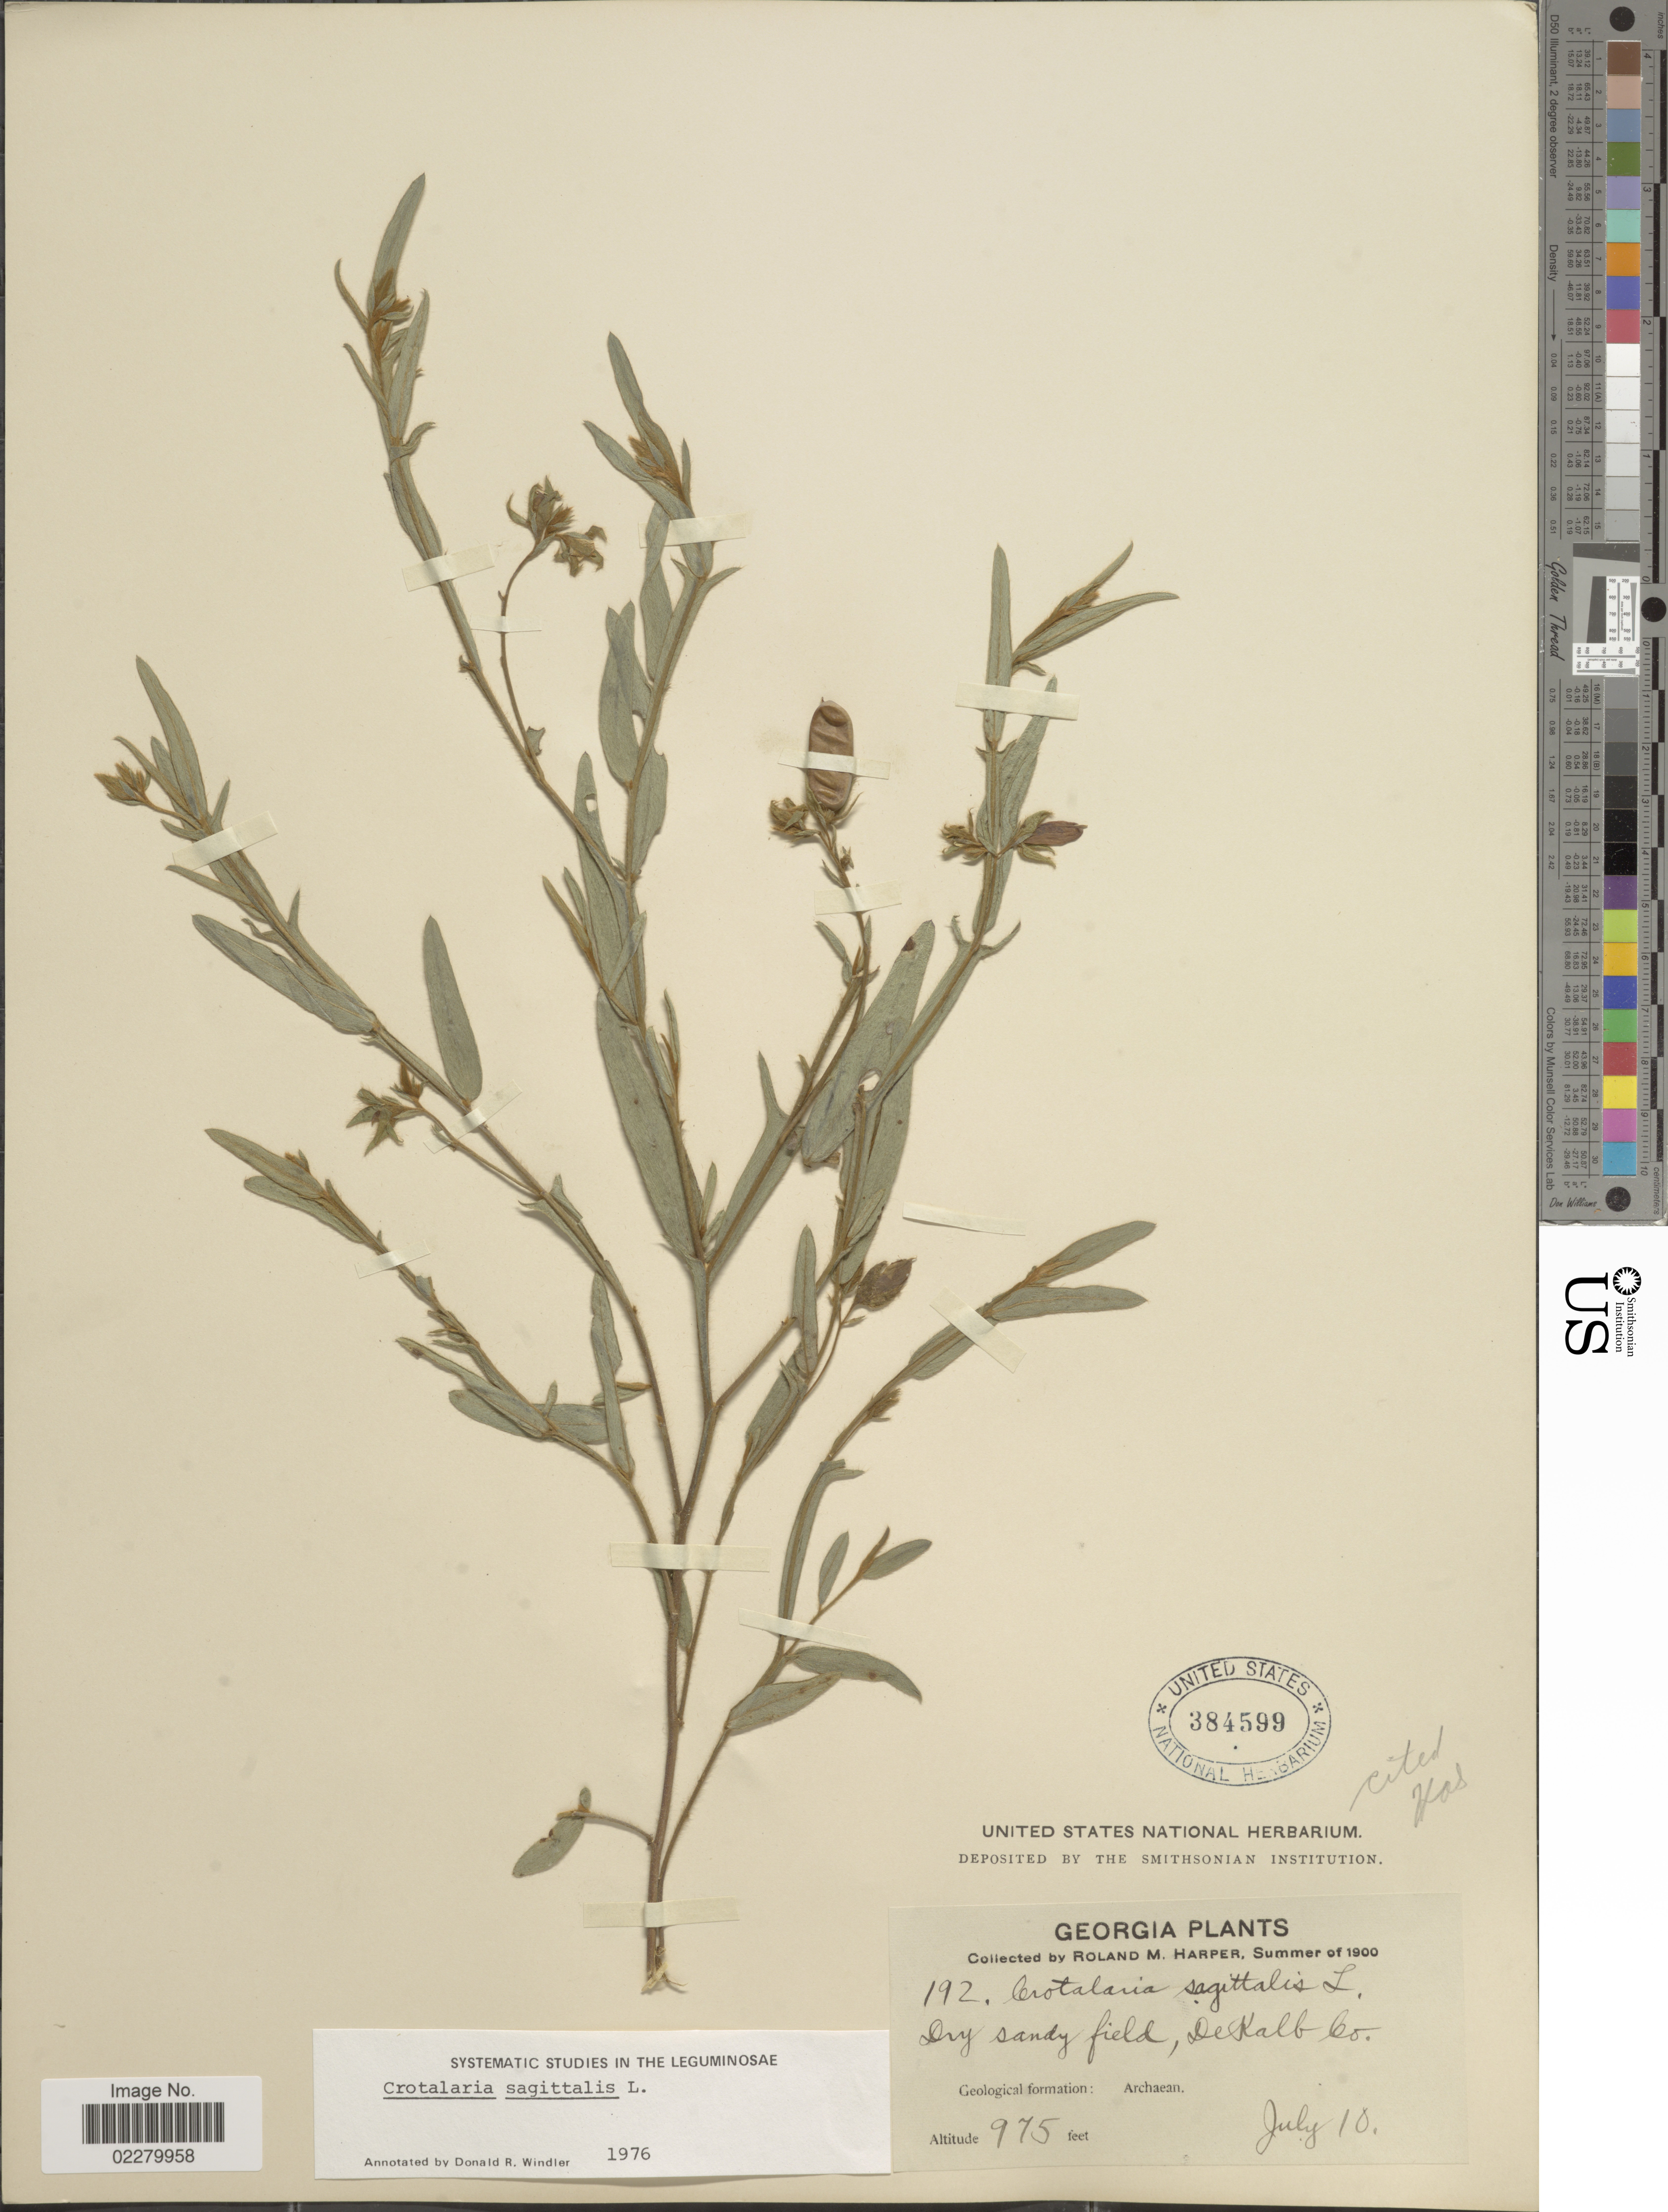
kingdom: Plantae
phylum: Tracheophyta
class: Magnoliopsida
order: Fabales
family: Fabaceae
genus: Crotalaria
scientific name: Crotalaria sagittalis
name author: L.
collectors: R. M. Harper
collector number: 192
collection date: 1900-07-10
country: United States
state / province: Georgia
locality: Dry sandy field, De Kalb Co. Geological formation: Archaean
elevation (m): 297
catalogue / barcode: US 384599